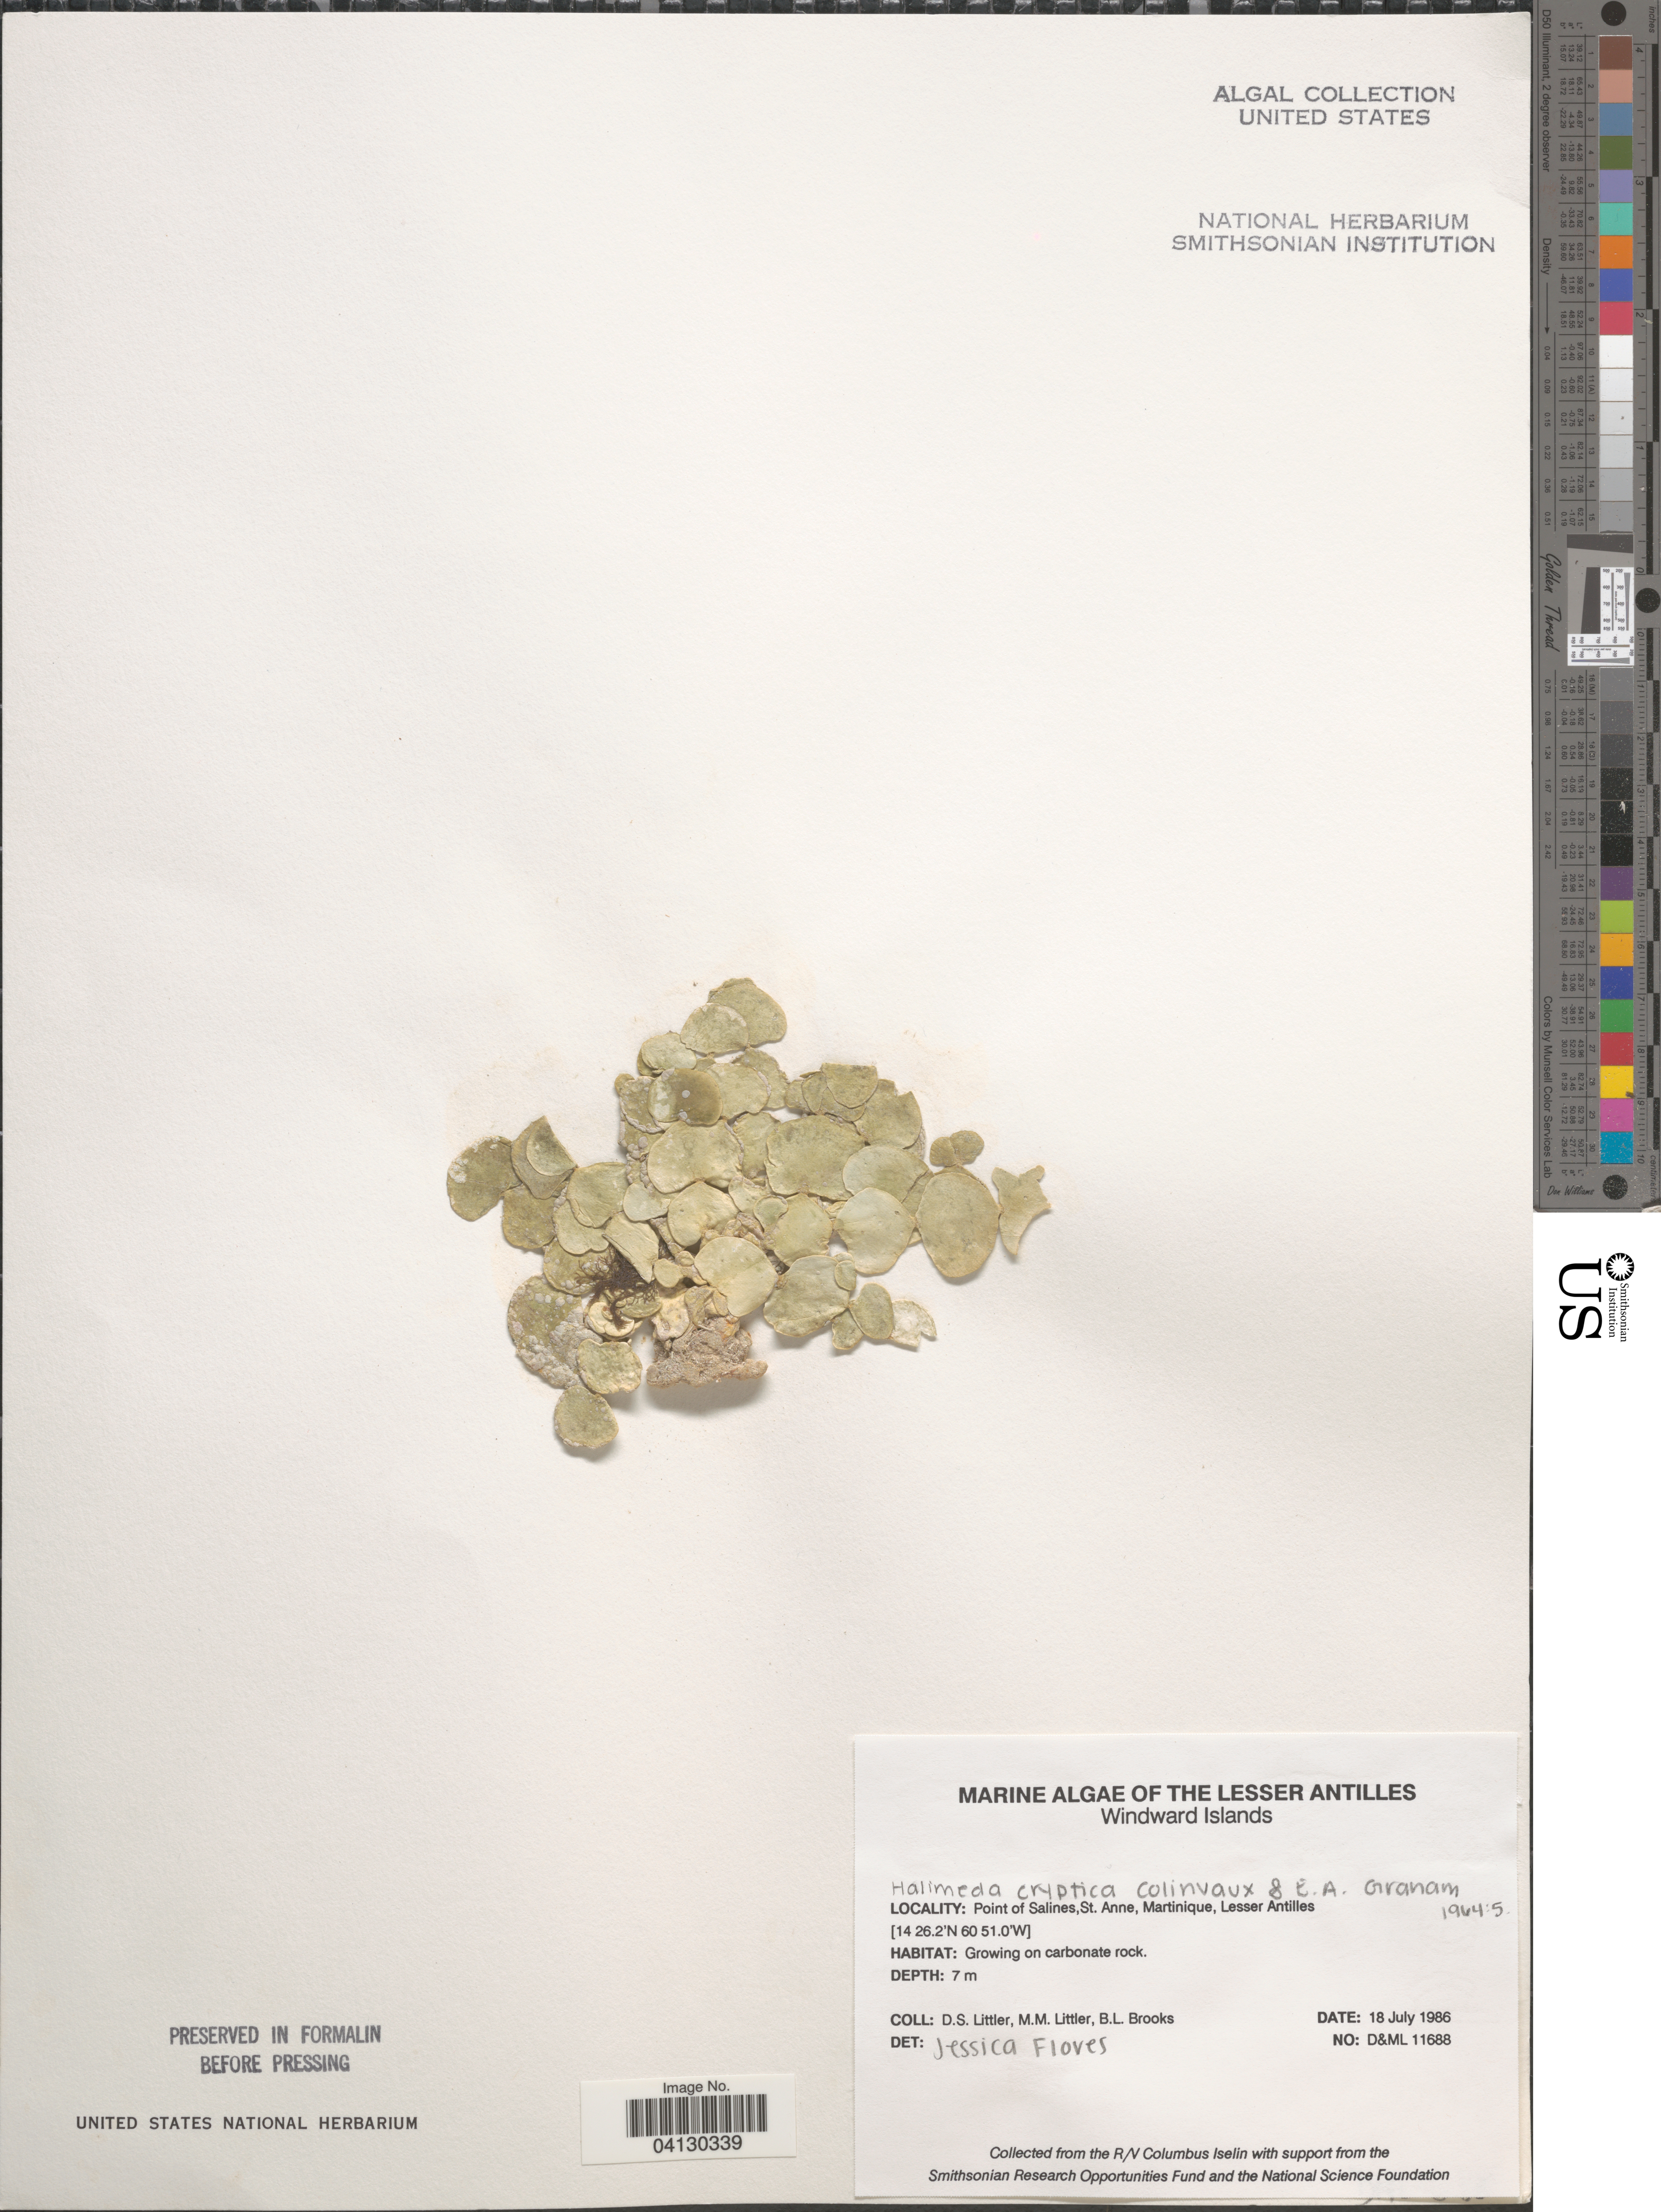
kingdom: Plantae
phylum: Chlorophyta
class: Ulvophyceae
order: Bryopsidales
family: Halimedaceae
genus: Halimeda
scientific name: Halimeda cryptica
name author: Hillis-Colinvaux & E.A. Graham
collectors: D. S. Littler & B. Brooks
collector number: D&ML11688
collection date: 1986-07-18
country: Martinique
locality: The Lesser Antilles. Windward Islands. Point of Salines, St. Anne.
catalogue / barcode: US 328964